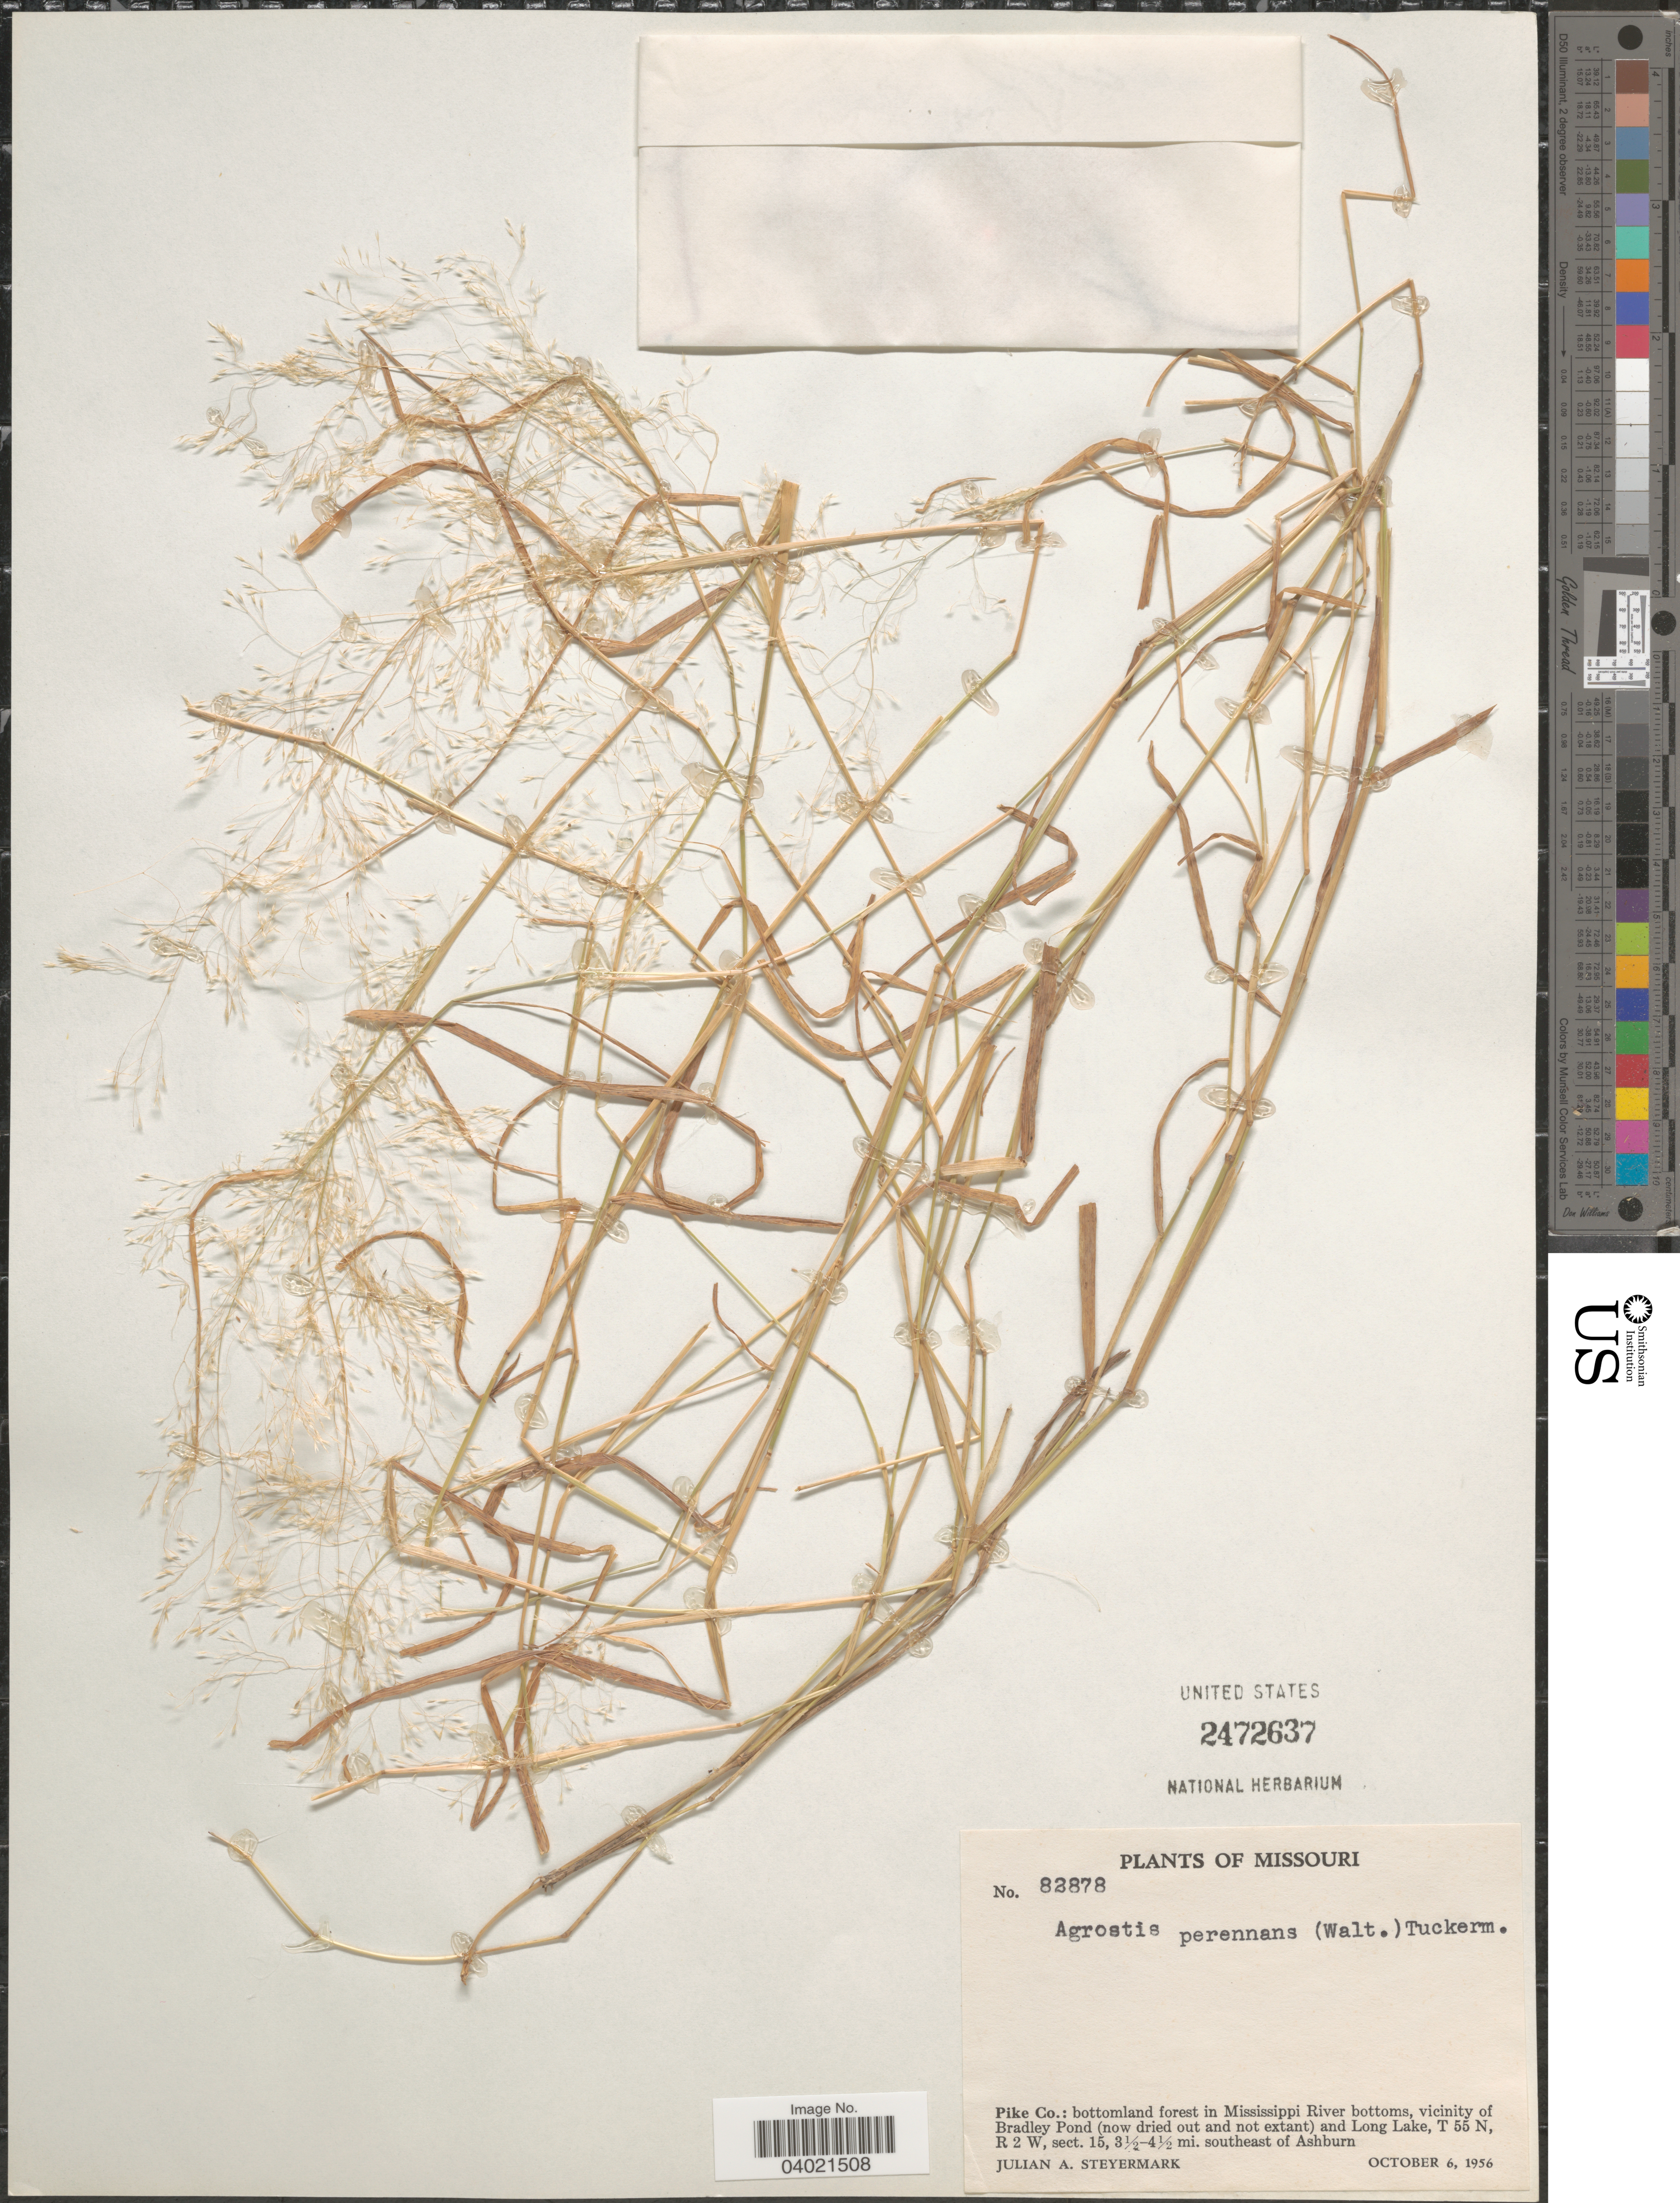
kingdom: Plantae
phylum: Tracheophyta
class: Liliopsida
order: Poales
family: Poaceae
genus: Agrostis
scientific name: Agrostis perennans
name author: (Walter) Tuck.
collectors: J. Steyermark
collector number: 82878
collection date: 1956-10-06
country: United States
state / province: Missouri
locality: Pike Co.: bottomland forest in Mississippi River bottoms, vicinity of Bradley Pond (now dried out and not extant) and Long Lake, T 55 N, R 2 W, sect. 15, 3½-4½ mi. southeast of Ashburn.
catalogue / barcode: US 2472637